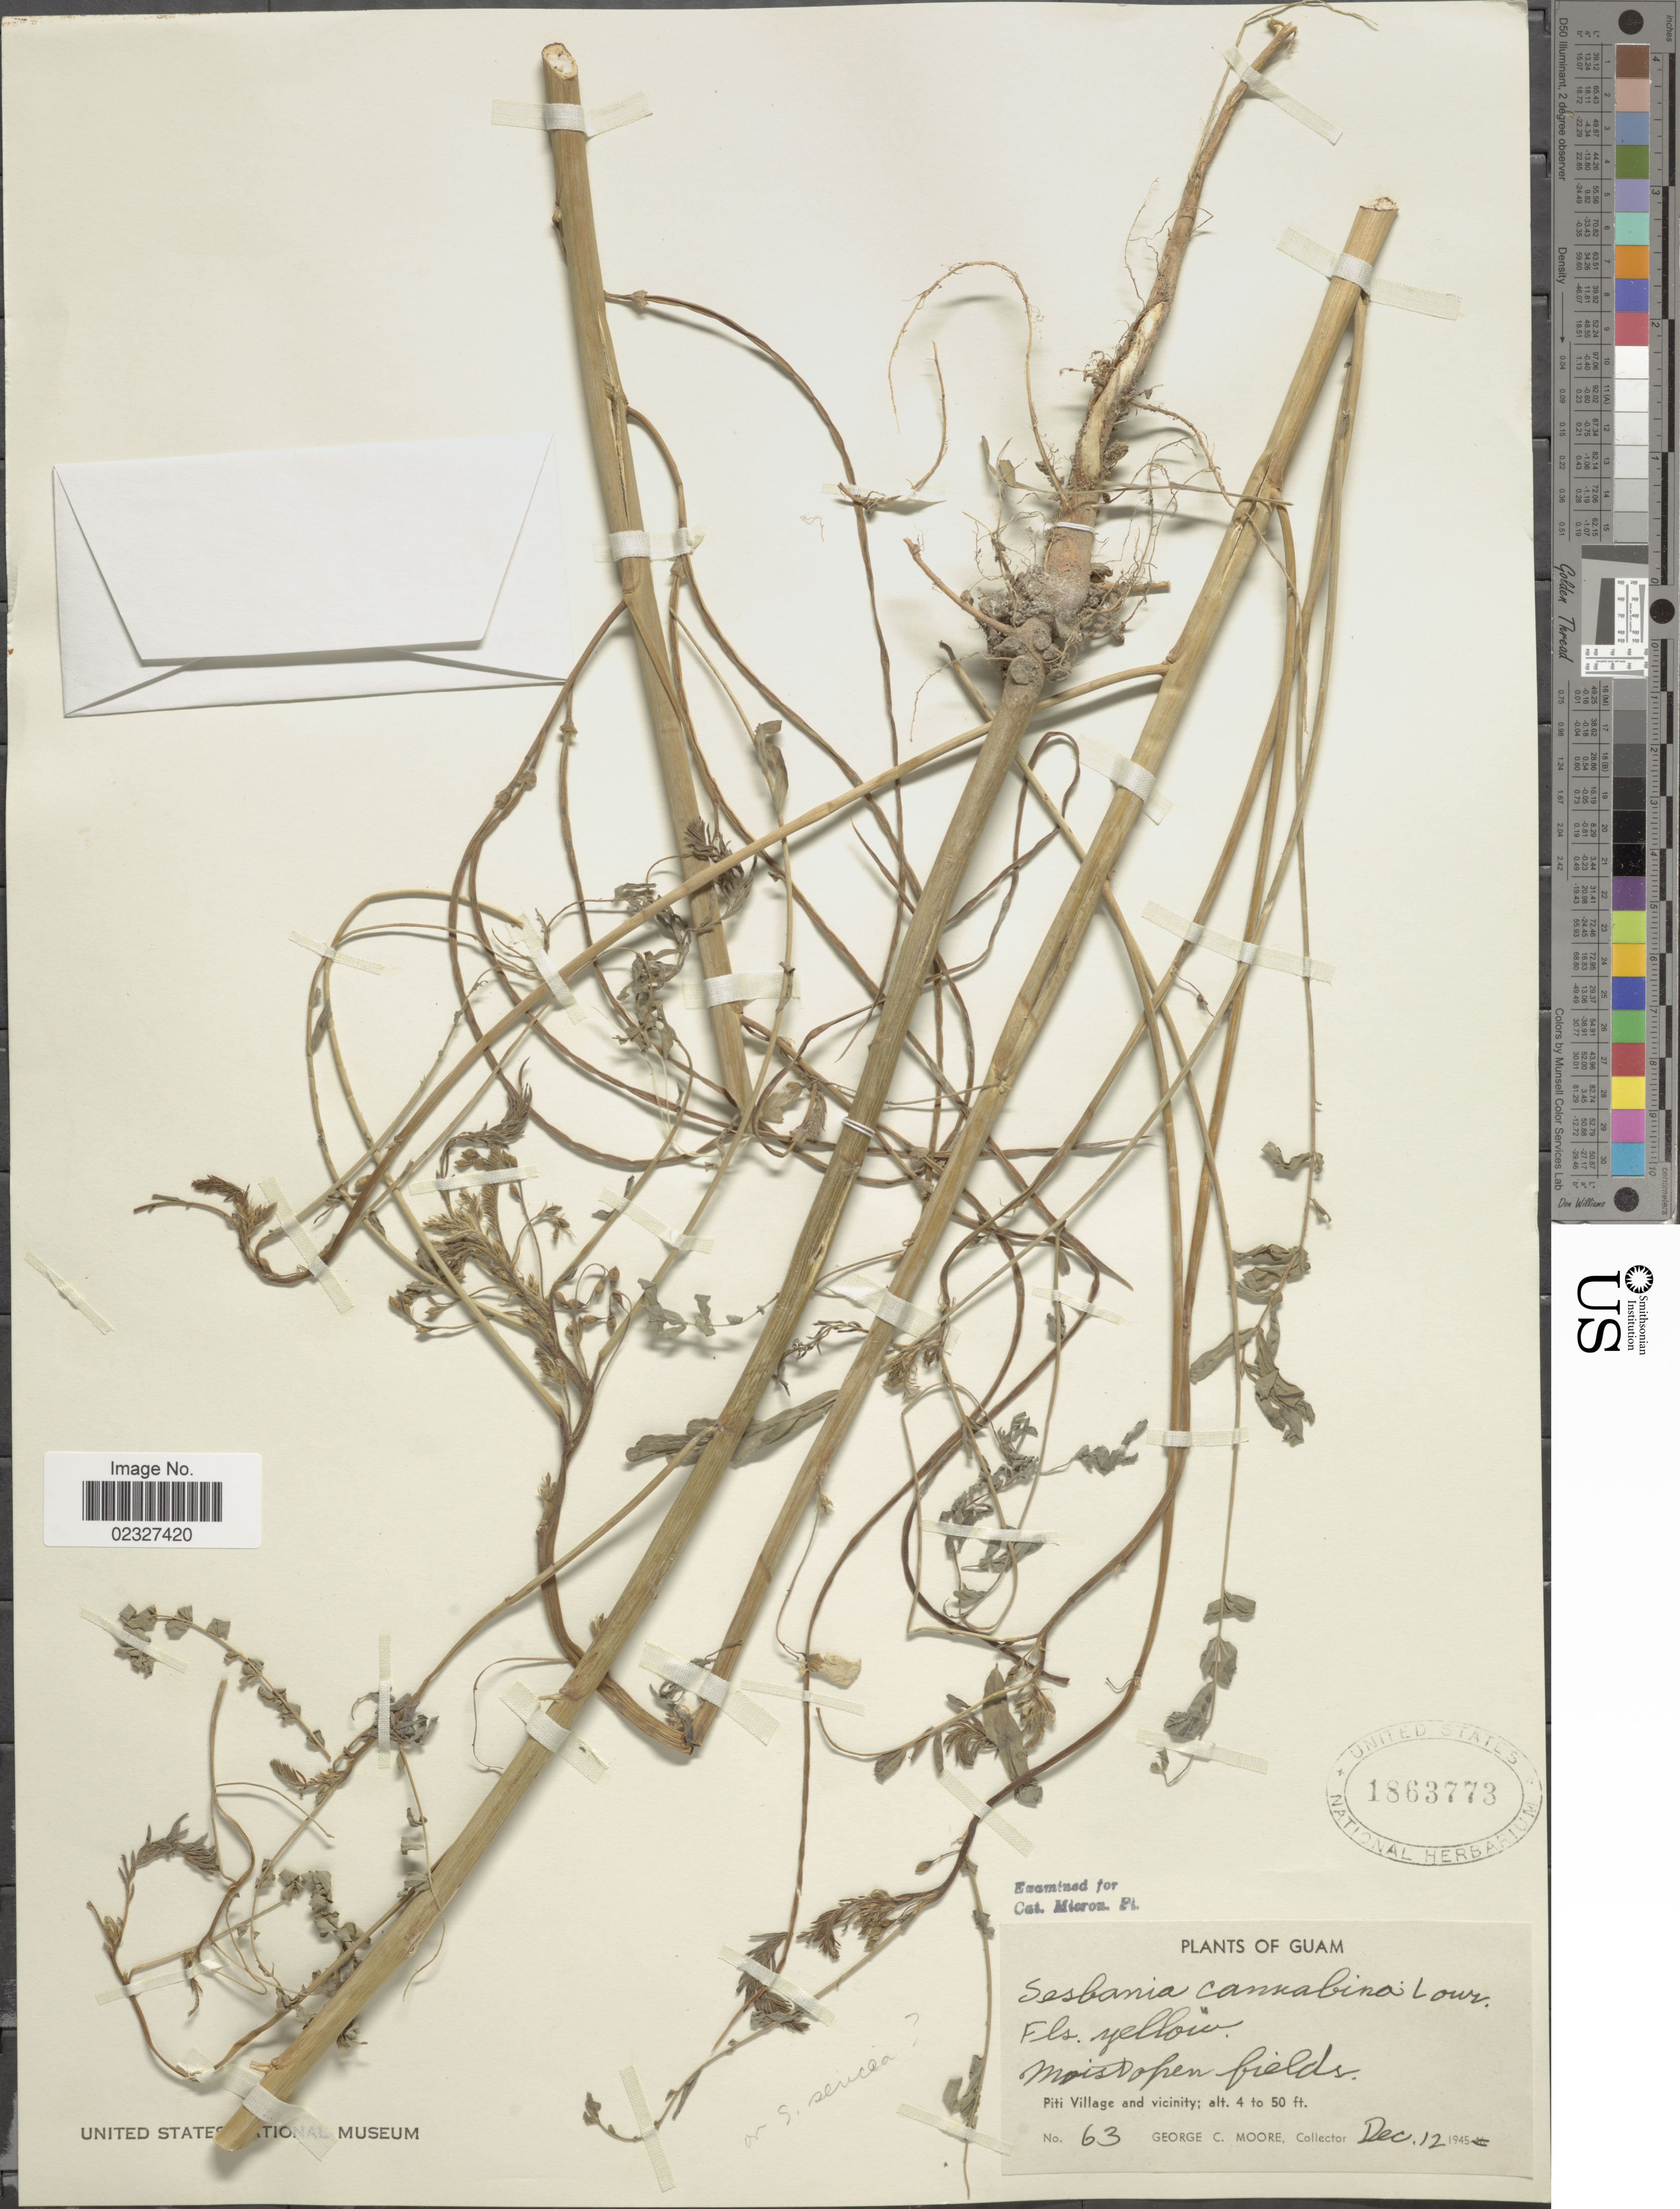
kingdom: Plantae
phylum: Tracheophyta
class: Magnoliopsida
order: Fabales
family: Fabaceae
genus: Sesbania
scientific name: Sesbania cannabina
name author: (Retz.) Poir.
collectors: G. C. Moore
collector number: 63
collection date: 1945-12-12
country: Guam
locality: Piti Village and Vicinity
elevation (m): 12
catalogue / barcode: US 1863773